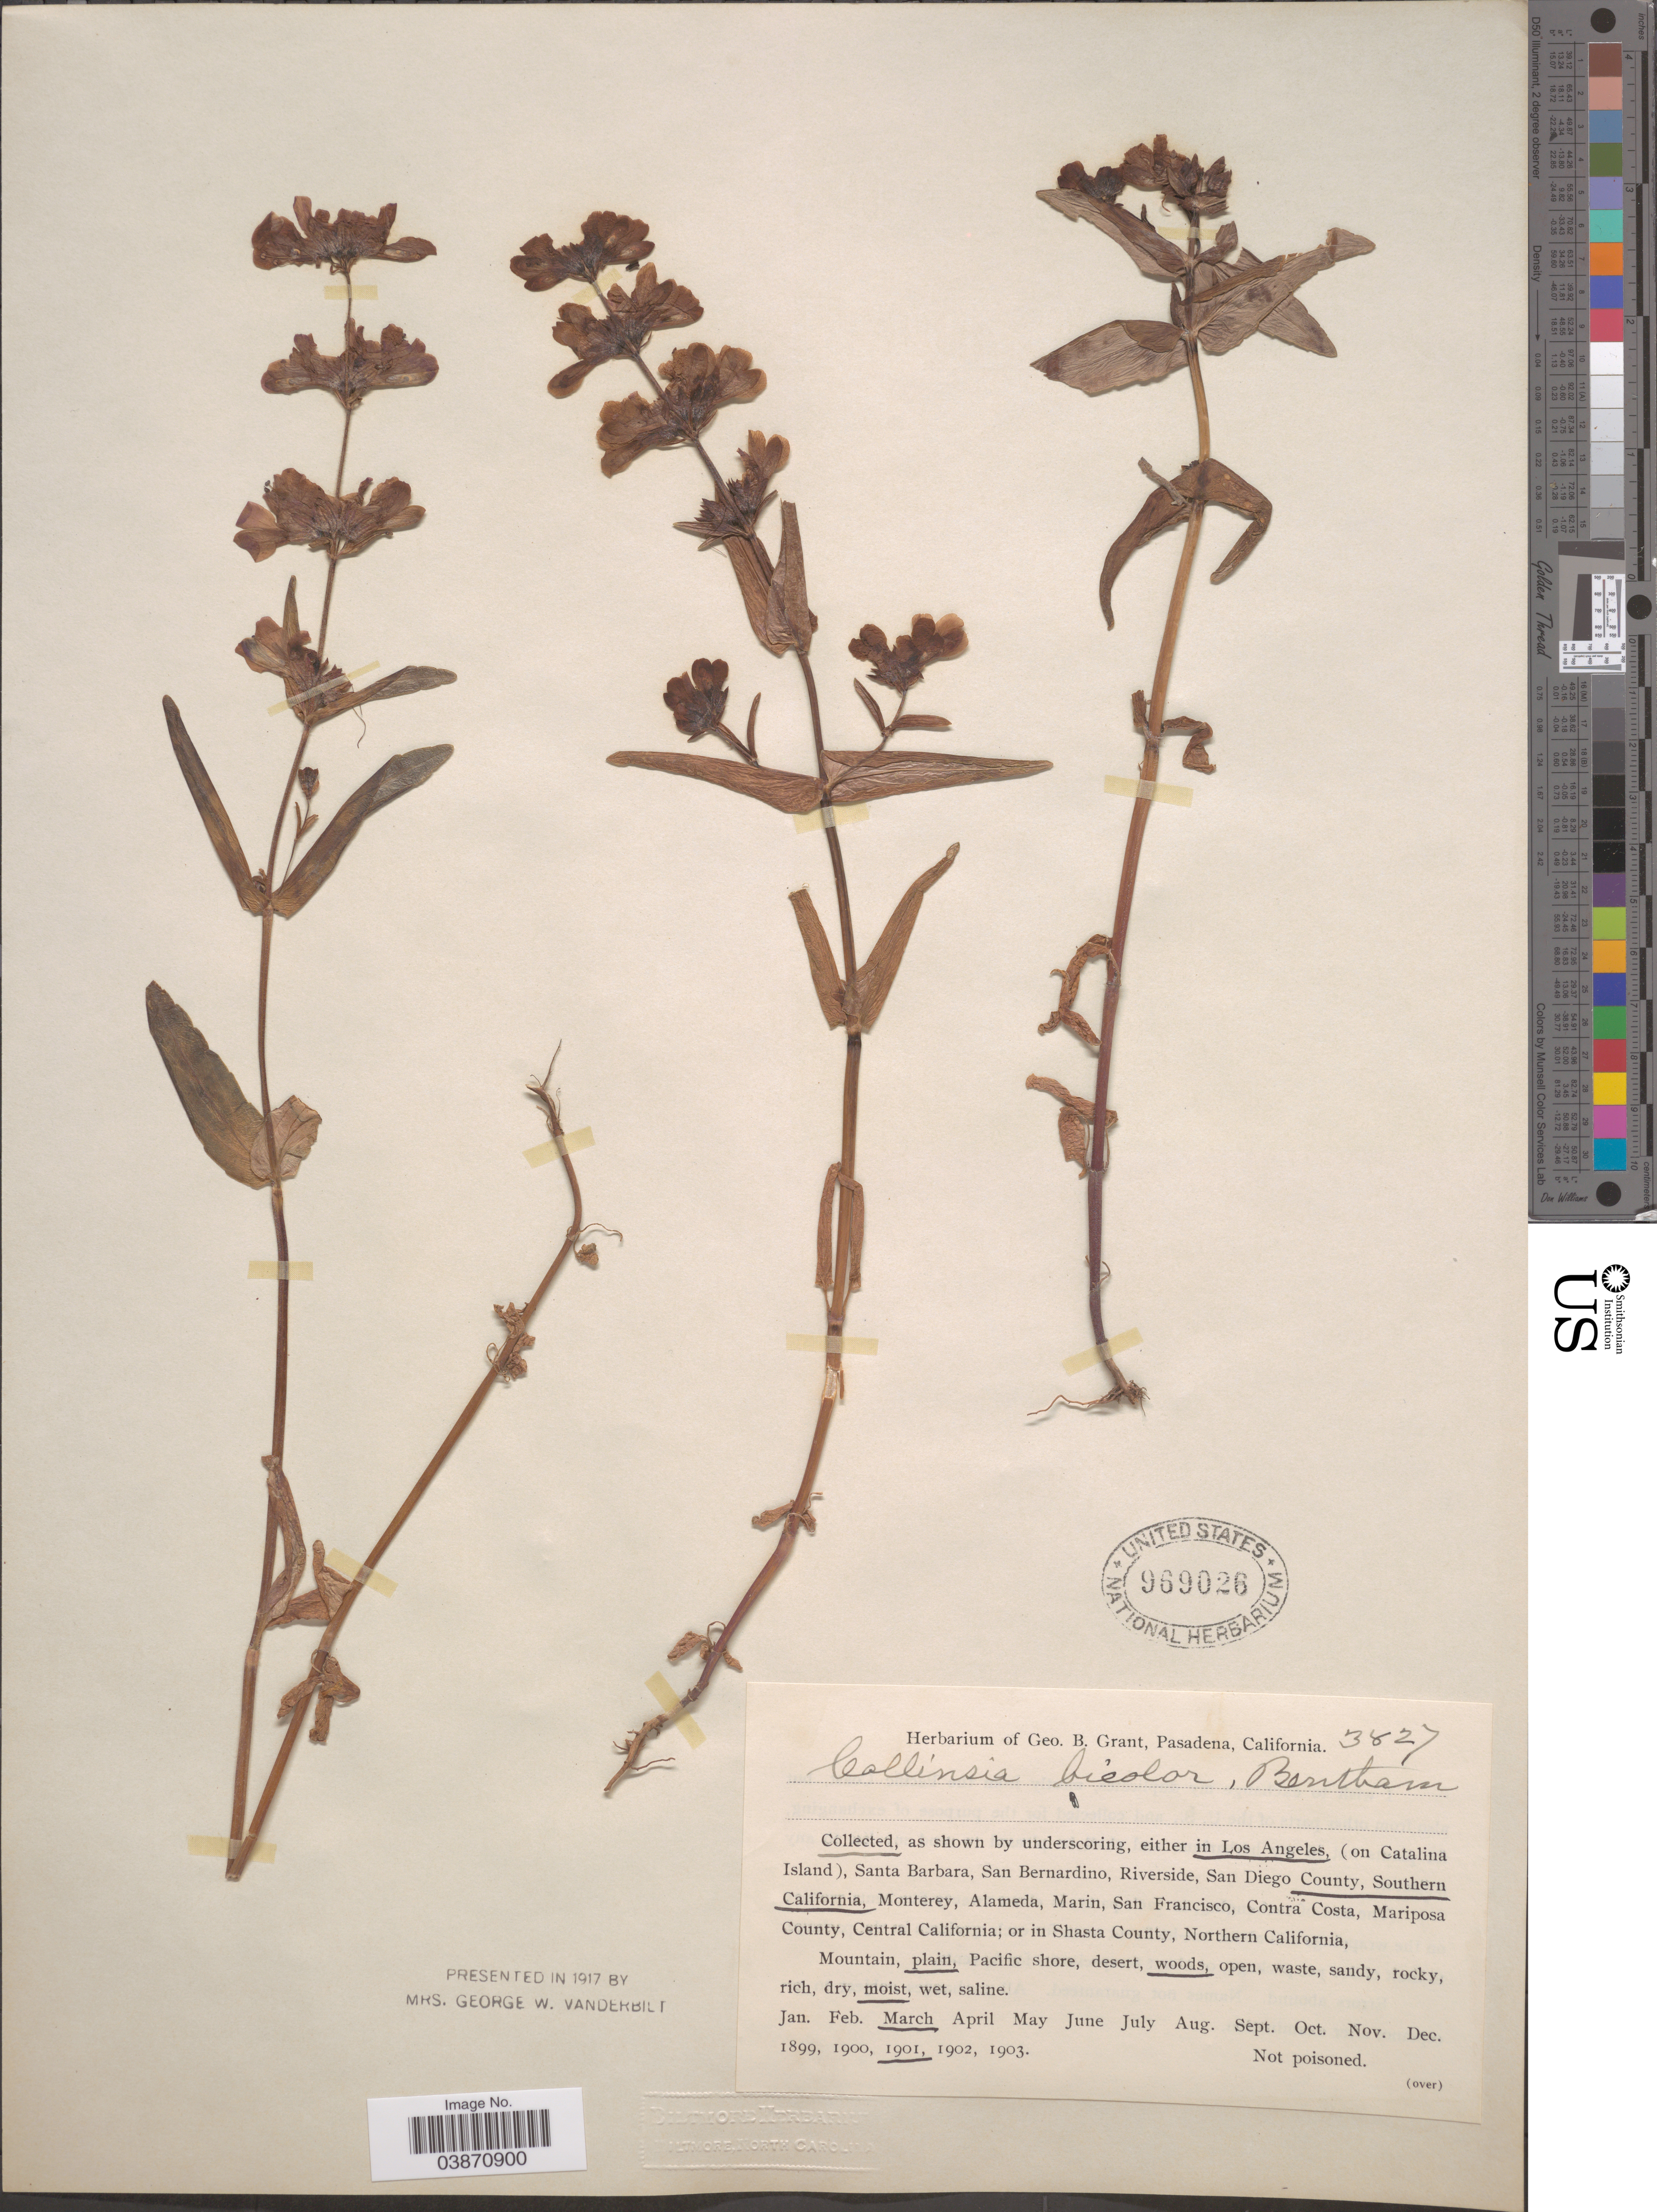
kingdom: Plantae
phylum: Tracheophyta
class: Magnoliopsida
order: Lamiales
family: Plantaginaceae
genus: Collinsia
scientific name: Collinsia bicolor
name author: Raf.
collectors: ex herb. Geo. B. Grant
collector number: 3827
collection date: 1901-03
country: United States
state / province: California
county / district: San Diego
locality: In Los Angeles, San Diego County, Southern California.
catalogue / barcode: US 969026